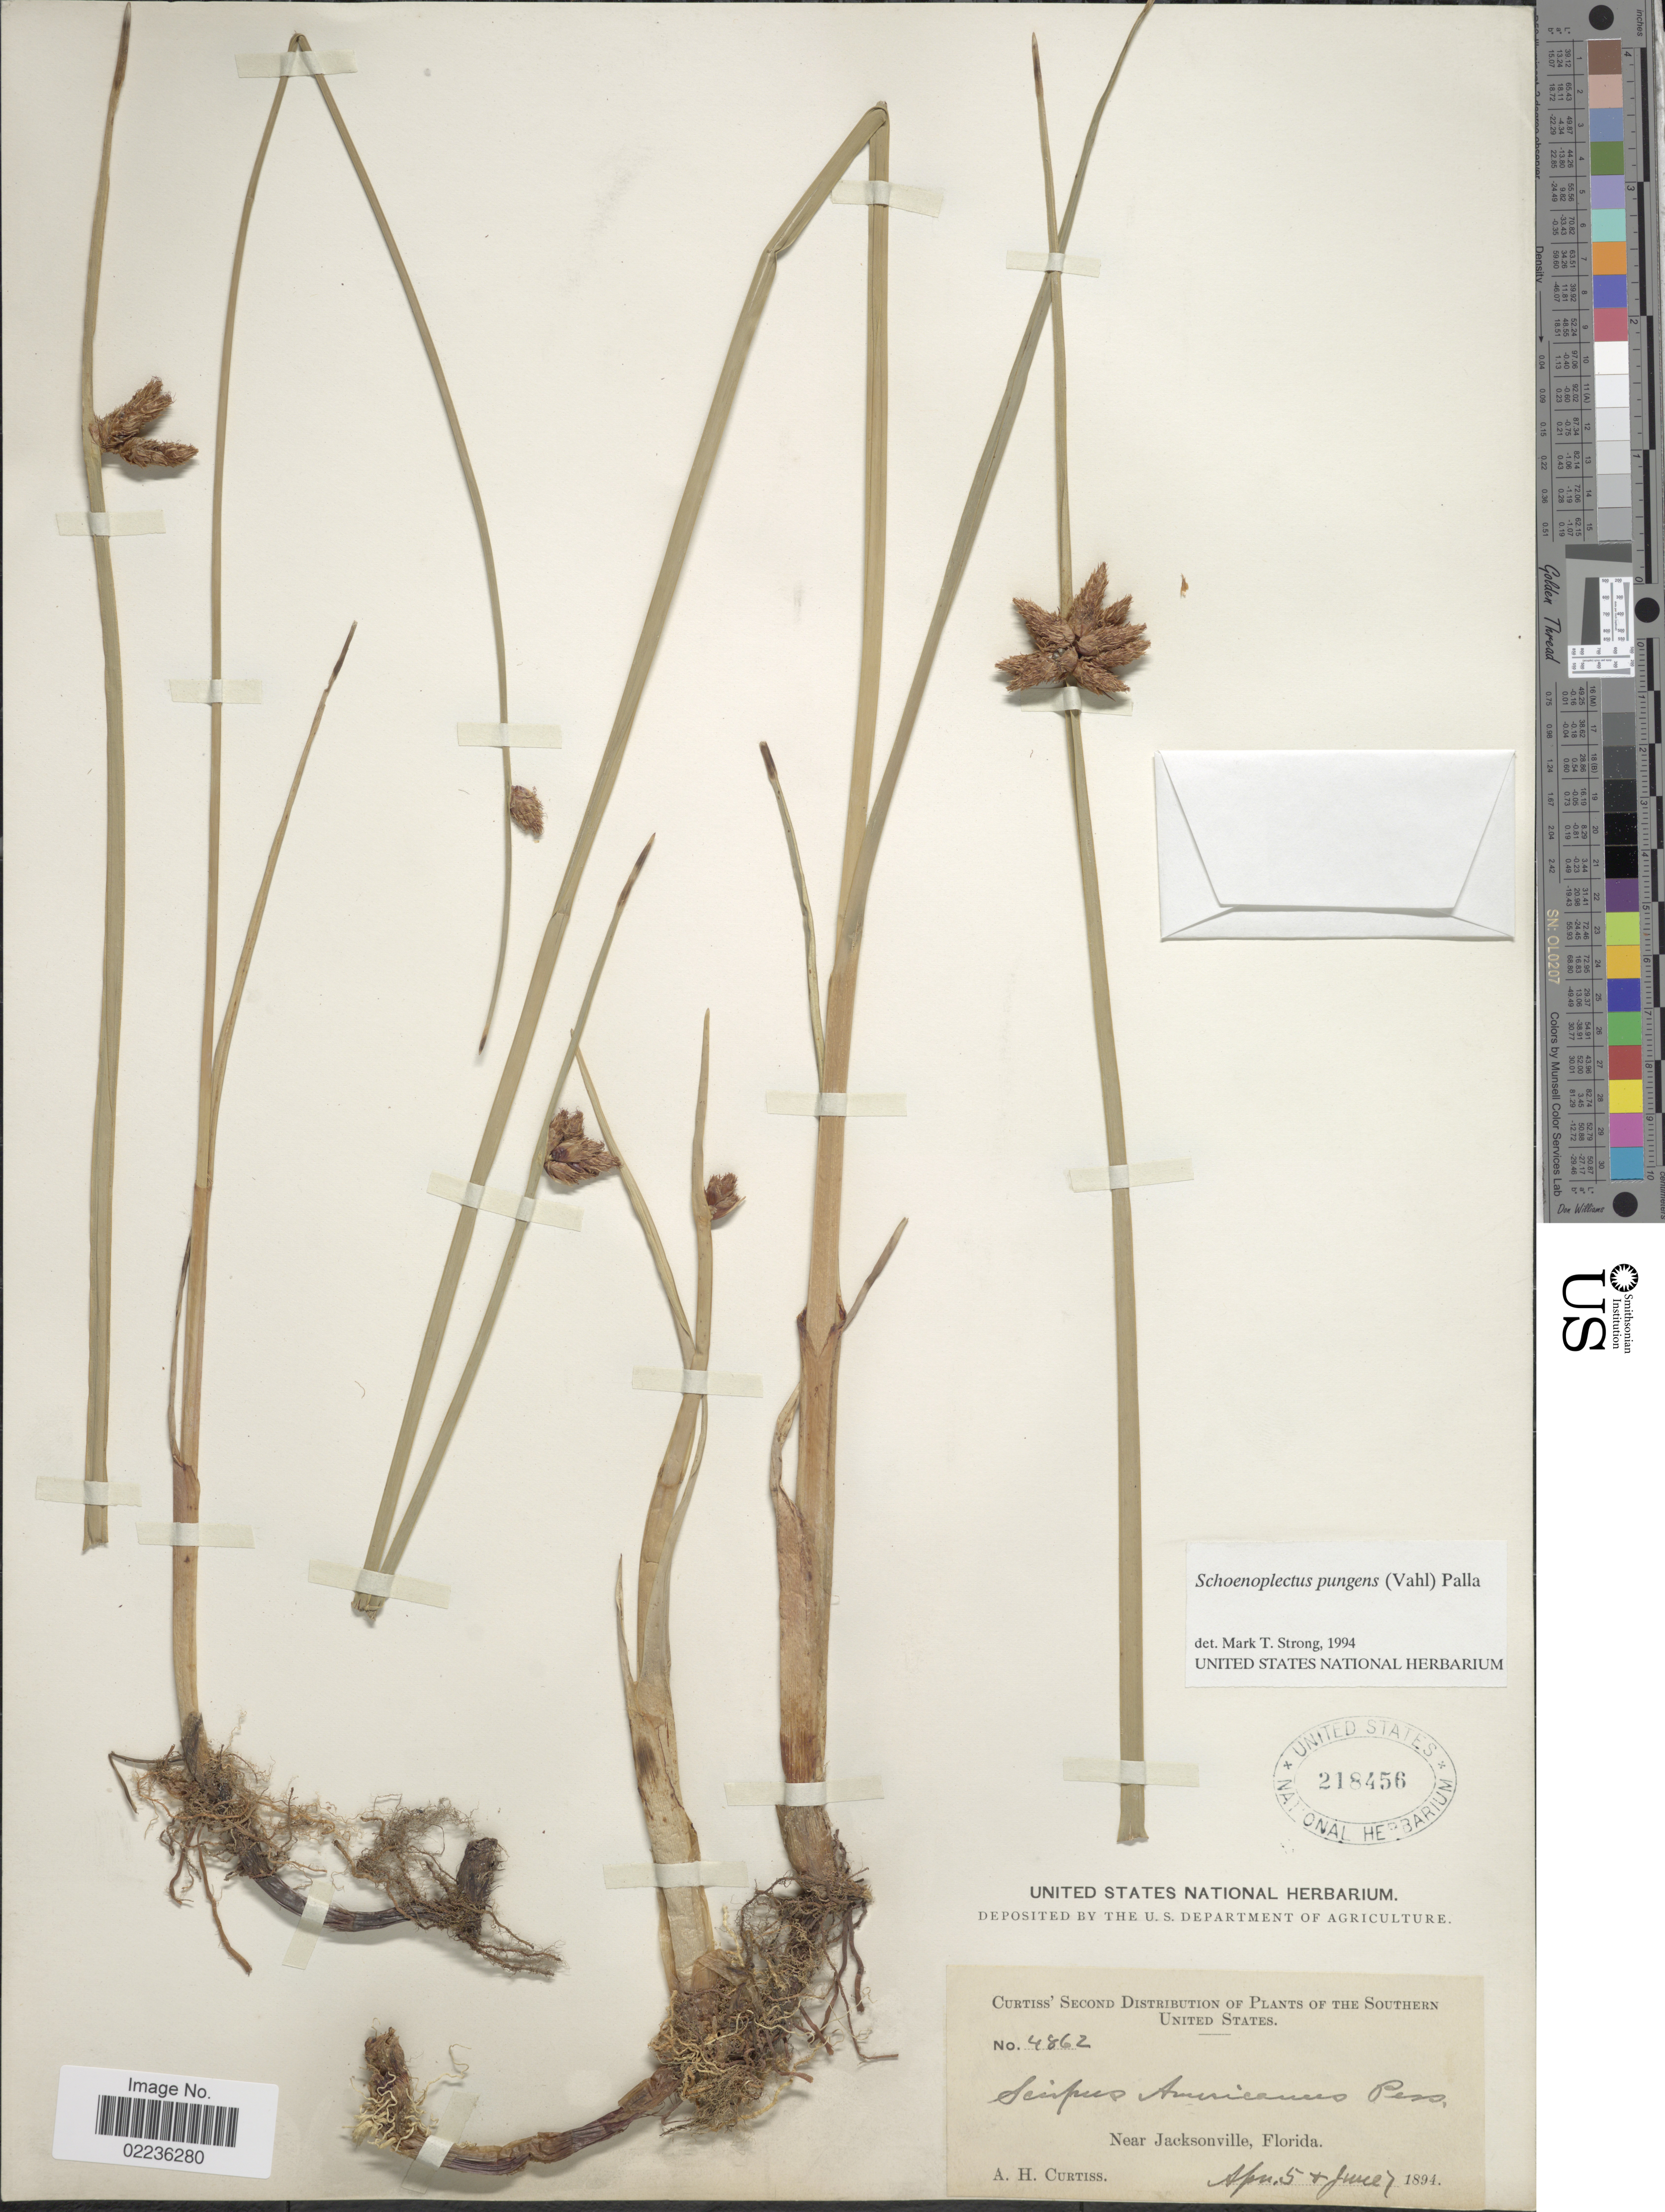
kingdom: Plantae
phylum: Tracheophyta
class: Liliopsida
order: Poales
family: Cyperaceae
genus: Schoenoplectus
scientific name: Schoenoplectus pungens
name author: (Vahl) Palla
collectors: A. H. Curtiss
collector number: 4862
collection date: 1894-04-05/1894-06-07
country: United States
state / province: Florida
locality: Southern United States. Near Jacksonville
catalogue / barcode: US 218456